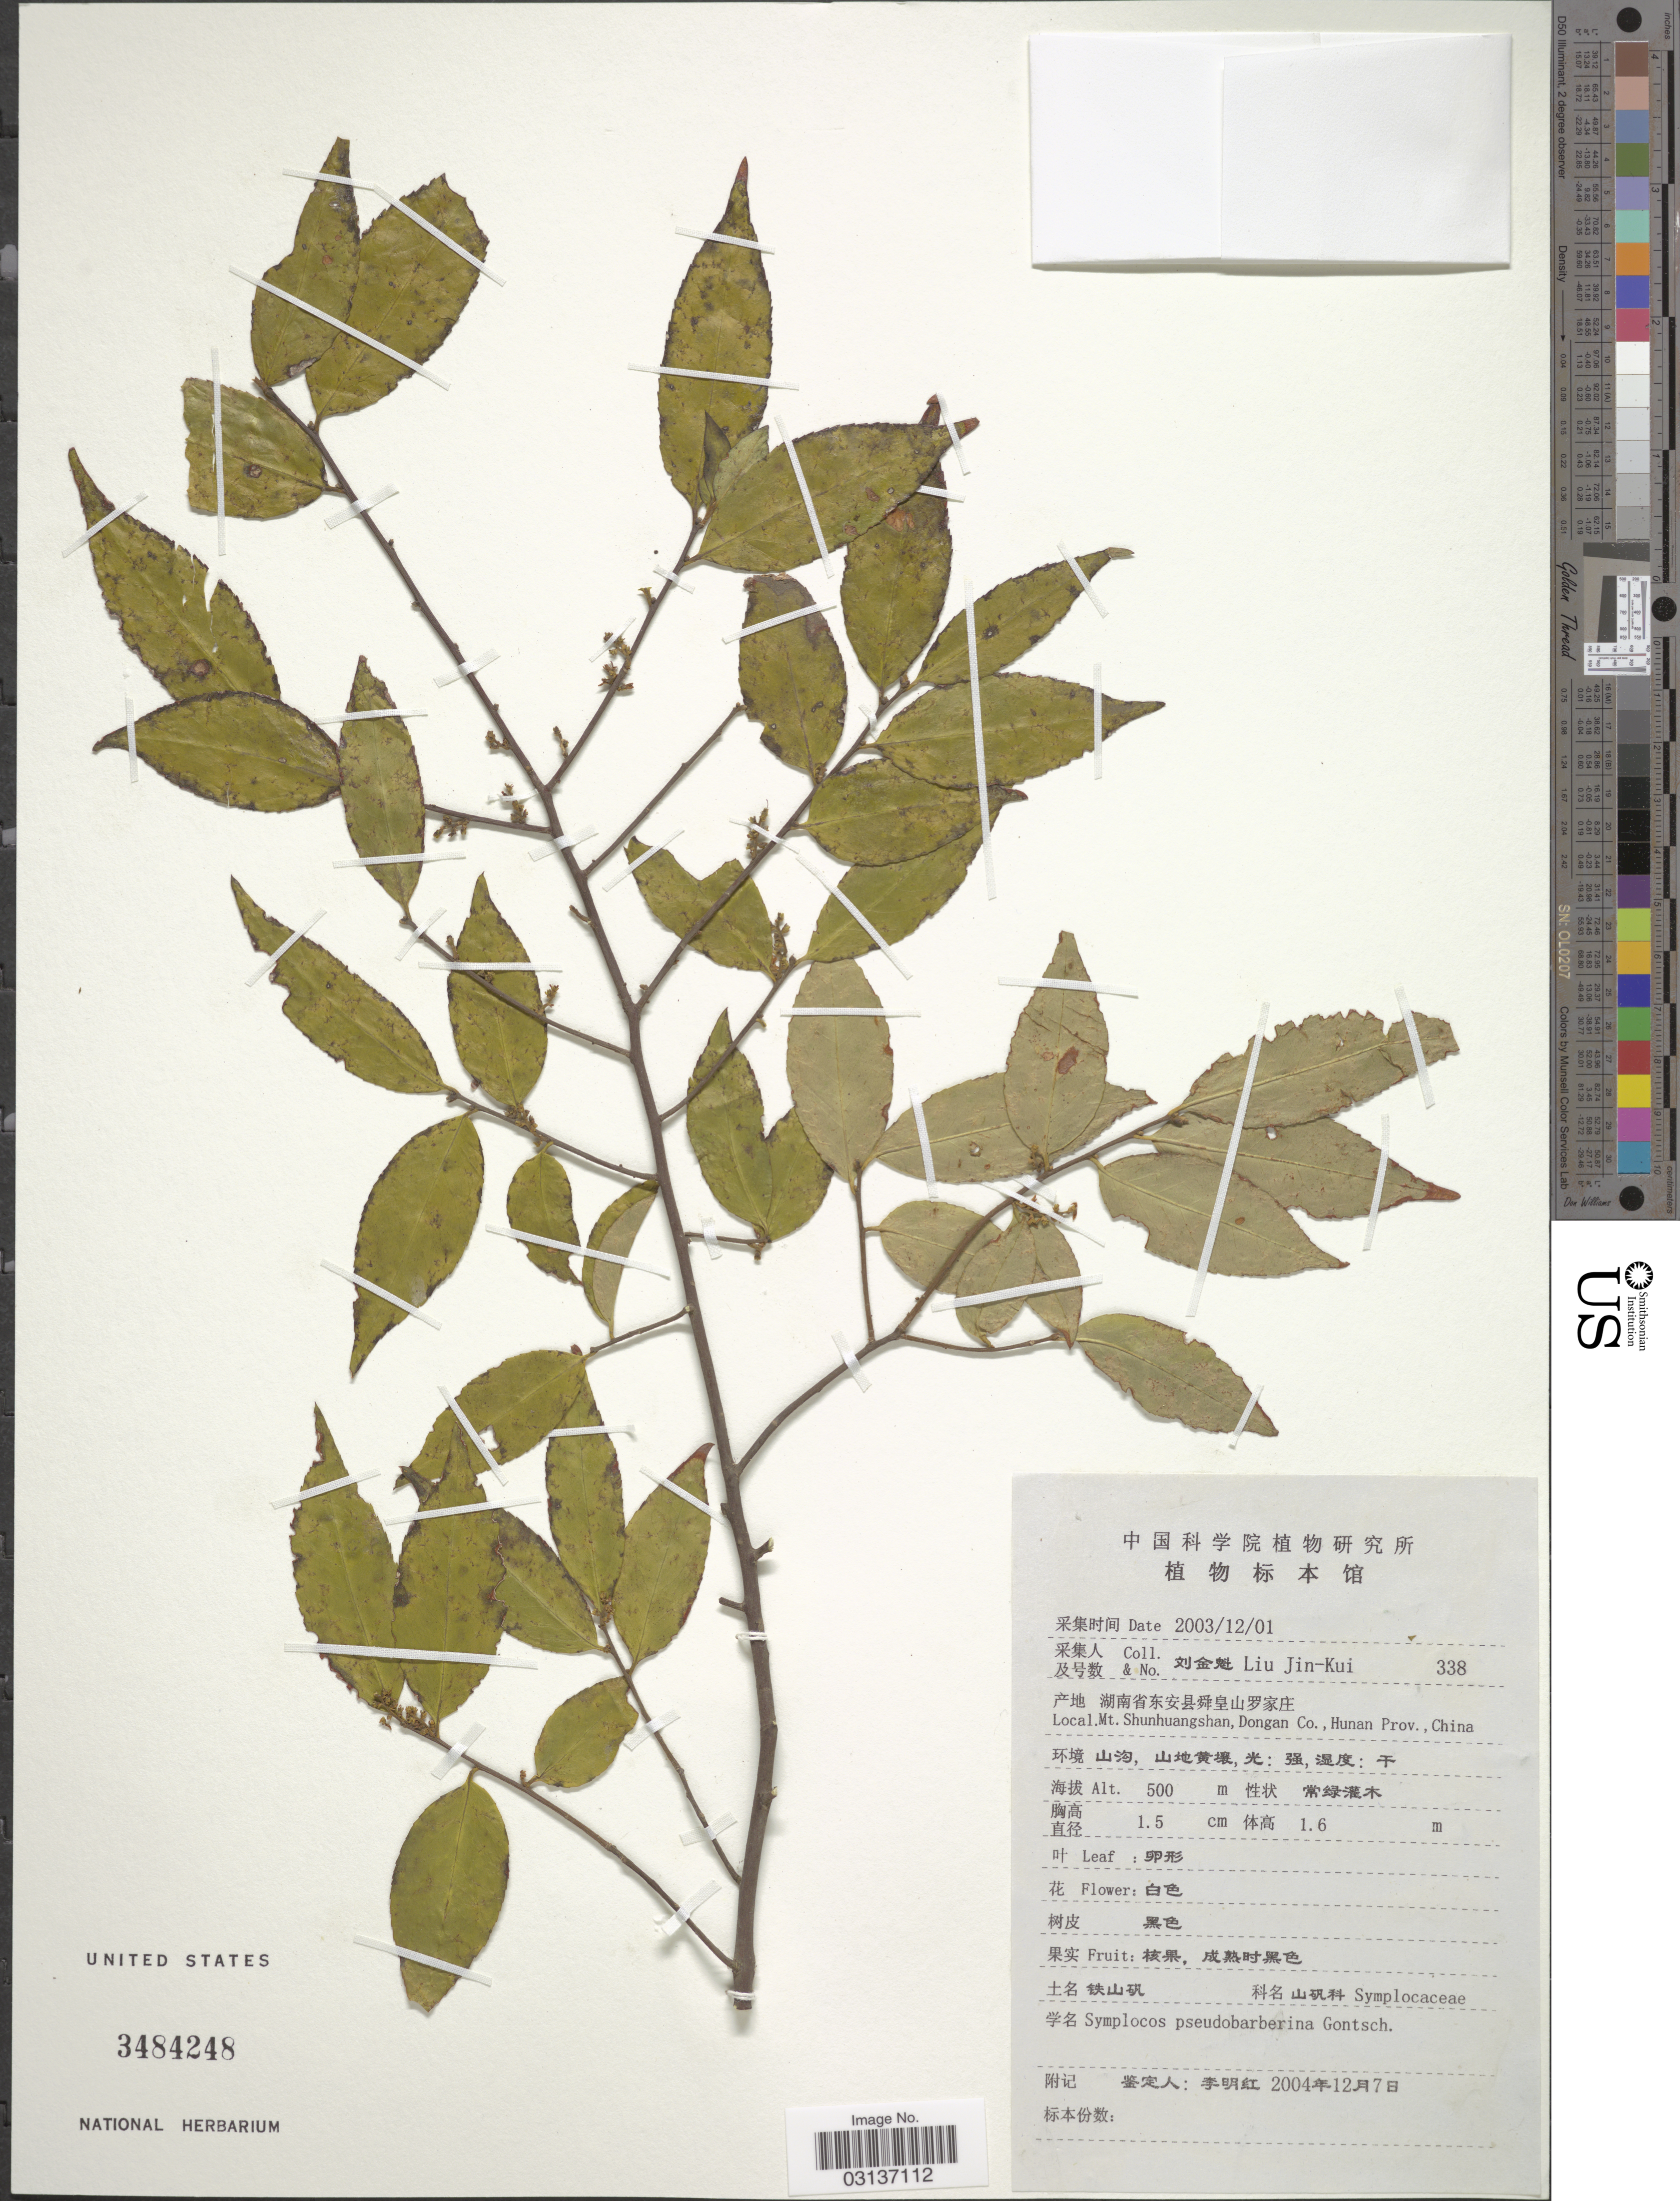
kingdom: Plantae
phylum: Tracheophyta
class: Magnoliopsida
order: Ericales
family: Symplocaceae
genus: Symplocos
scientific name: Symplocos pseudobarberina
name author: Gontsch.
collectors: Liu Jin-Kui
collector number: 338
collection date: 2003-12-01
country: China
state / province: Hunan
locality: Mt. Shunhuangshan, Dongan Co.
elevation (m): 500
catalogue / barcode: US 3484248